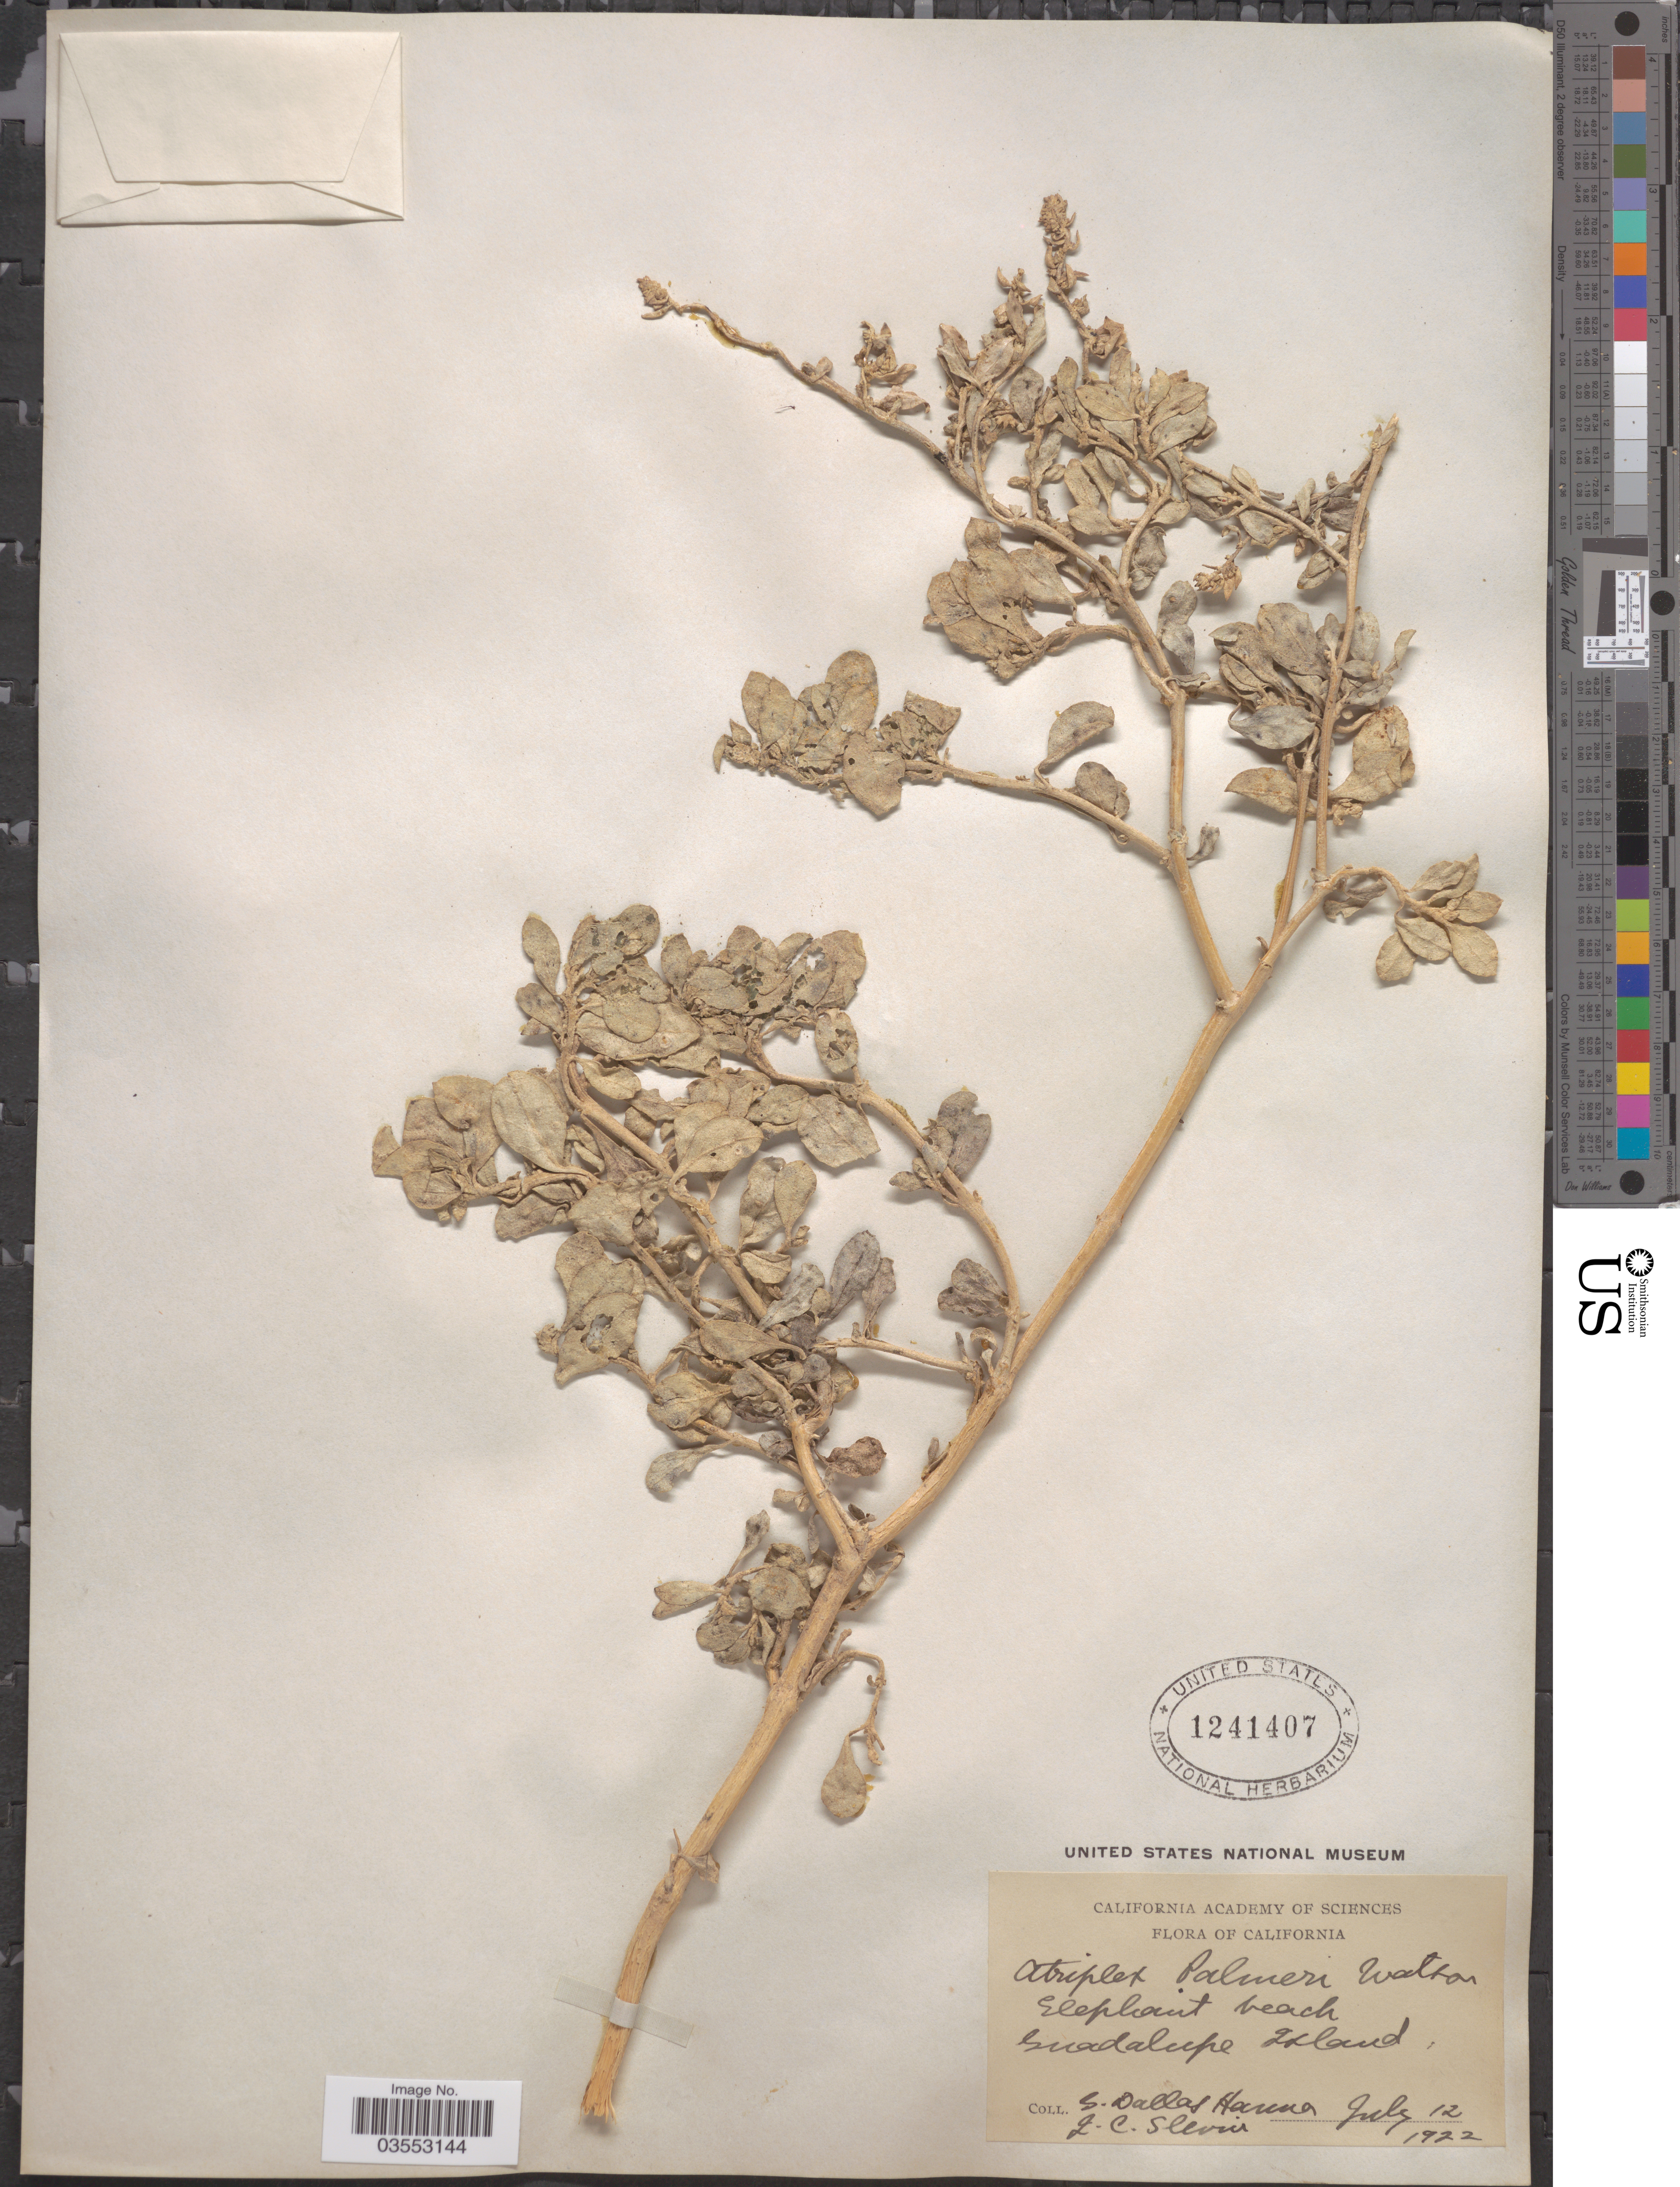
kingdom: Plantae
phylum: Tracheophyta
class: Magnoliopsida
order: Caryophyllales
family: Amaranthaceae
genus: Atriplex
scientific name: Atriplex barclayana subsp. palmeri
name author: (S. Watson) H.M. Hall & Clem.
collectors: Dallas Hanna, G. & J. Slevin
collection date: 1922-07-12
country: United States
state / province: California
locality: Elephant beach Guadalupe Island.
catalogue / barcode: US 1241407